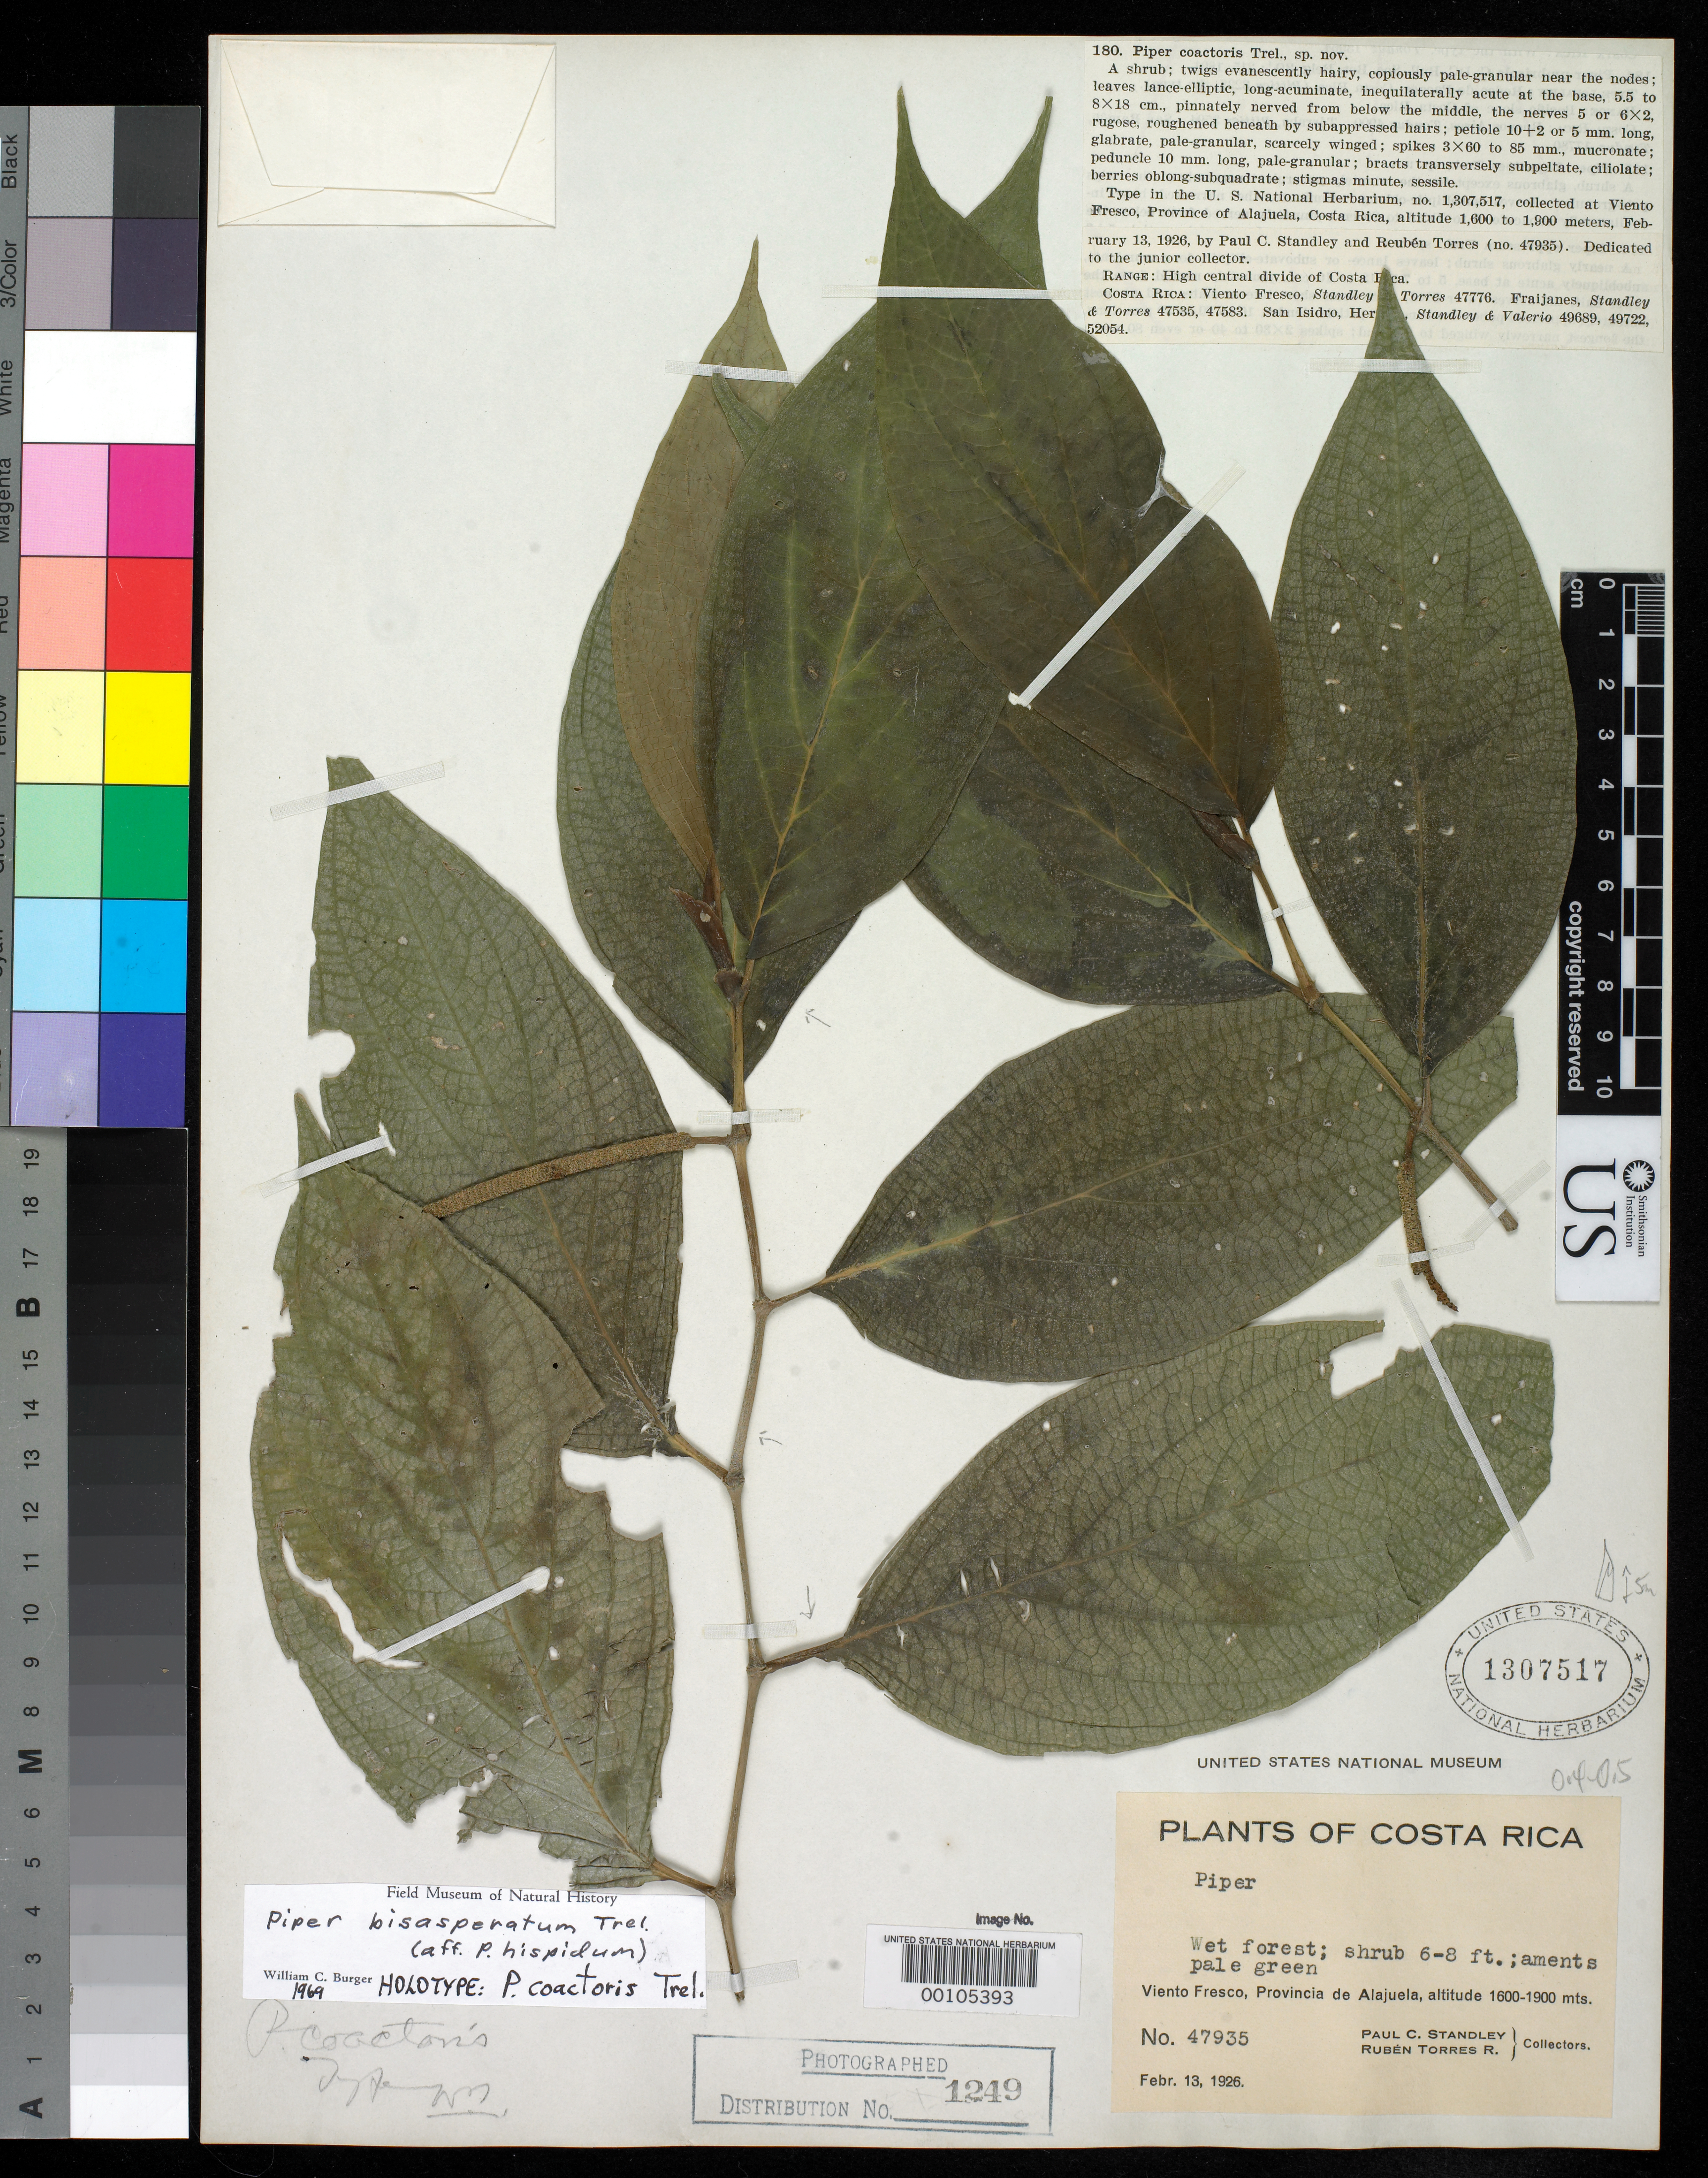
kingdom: Plantae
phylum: Tracheophyta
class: Magnoliopsida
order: Piperales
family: Piperaceae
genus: Piper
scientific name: Piper coactoris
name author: Trel.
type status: Holotype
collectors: P. C. Standley & R. Torres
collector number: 47935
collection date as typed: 13 Feb 1926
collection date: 1926-02-13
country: Costa Rica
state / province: Alajuela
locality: Viento Fresco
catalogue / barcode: US 1307517